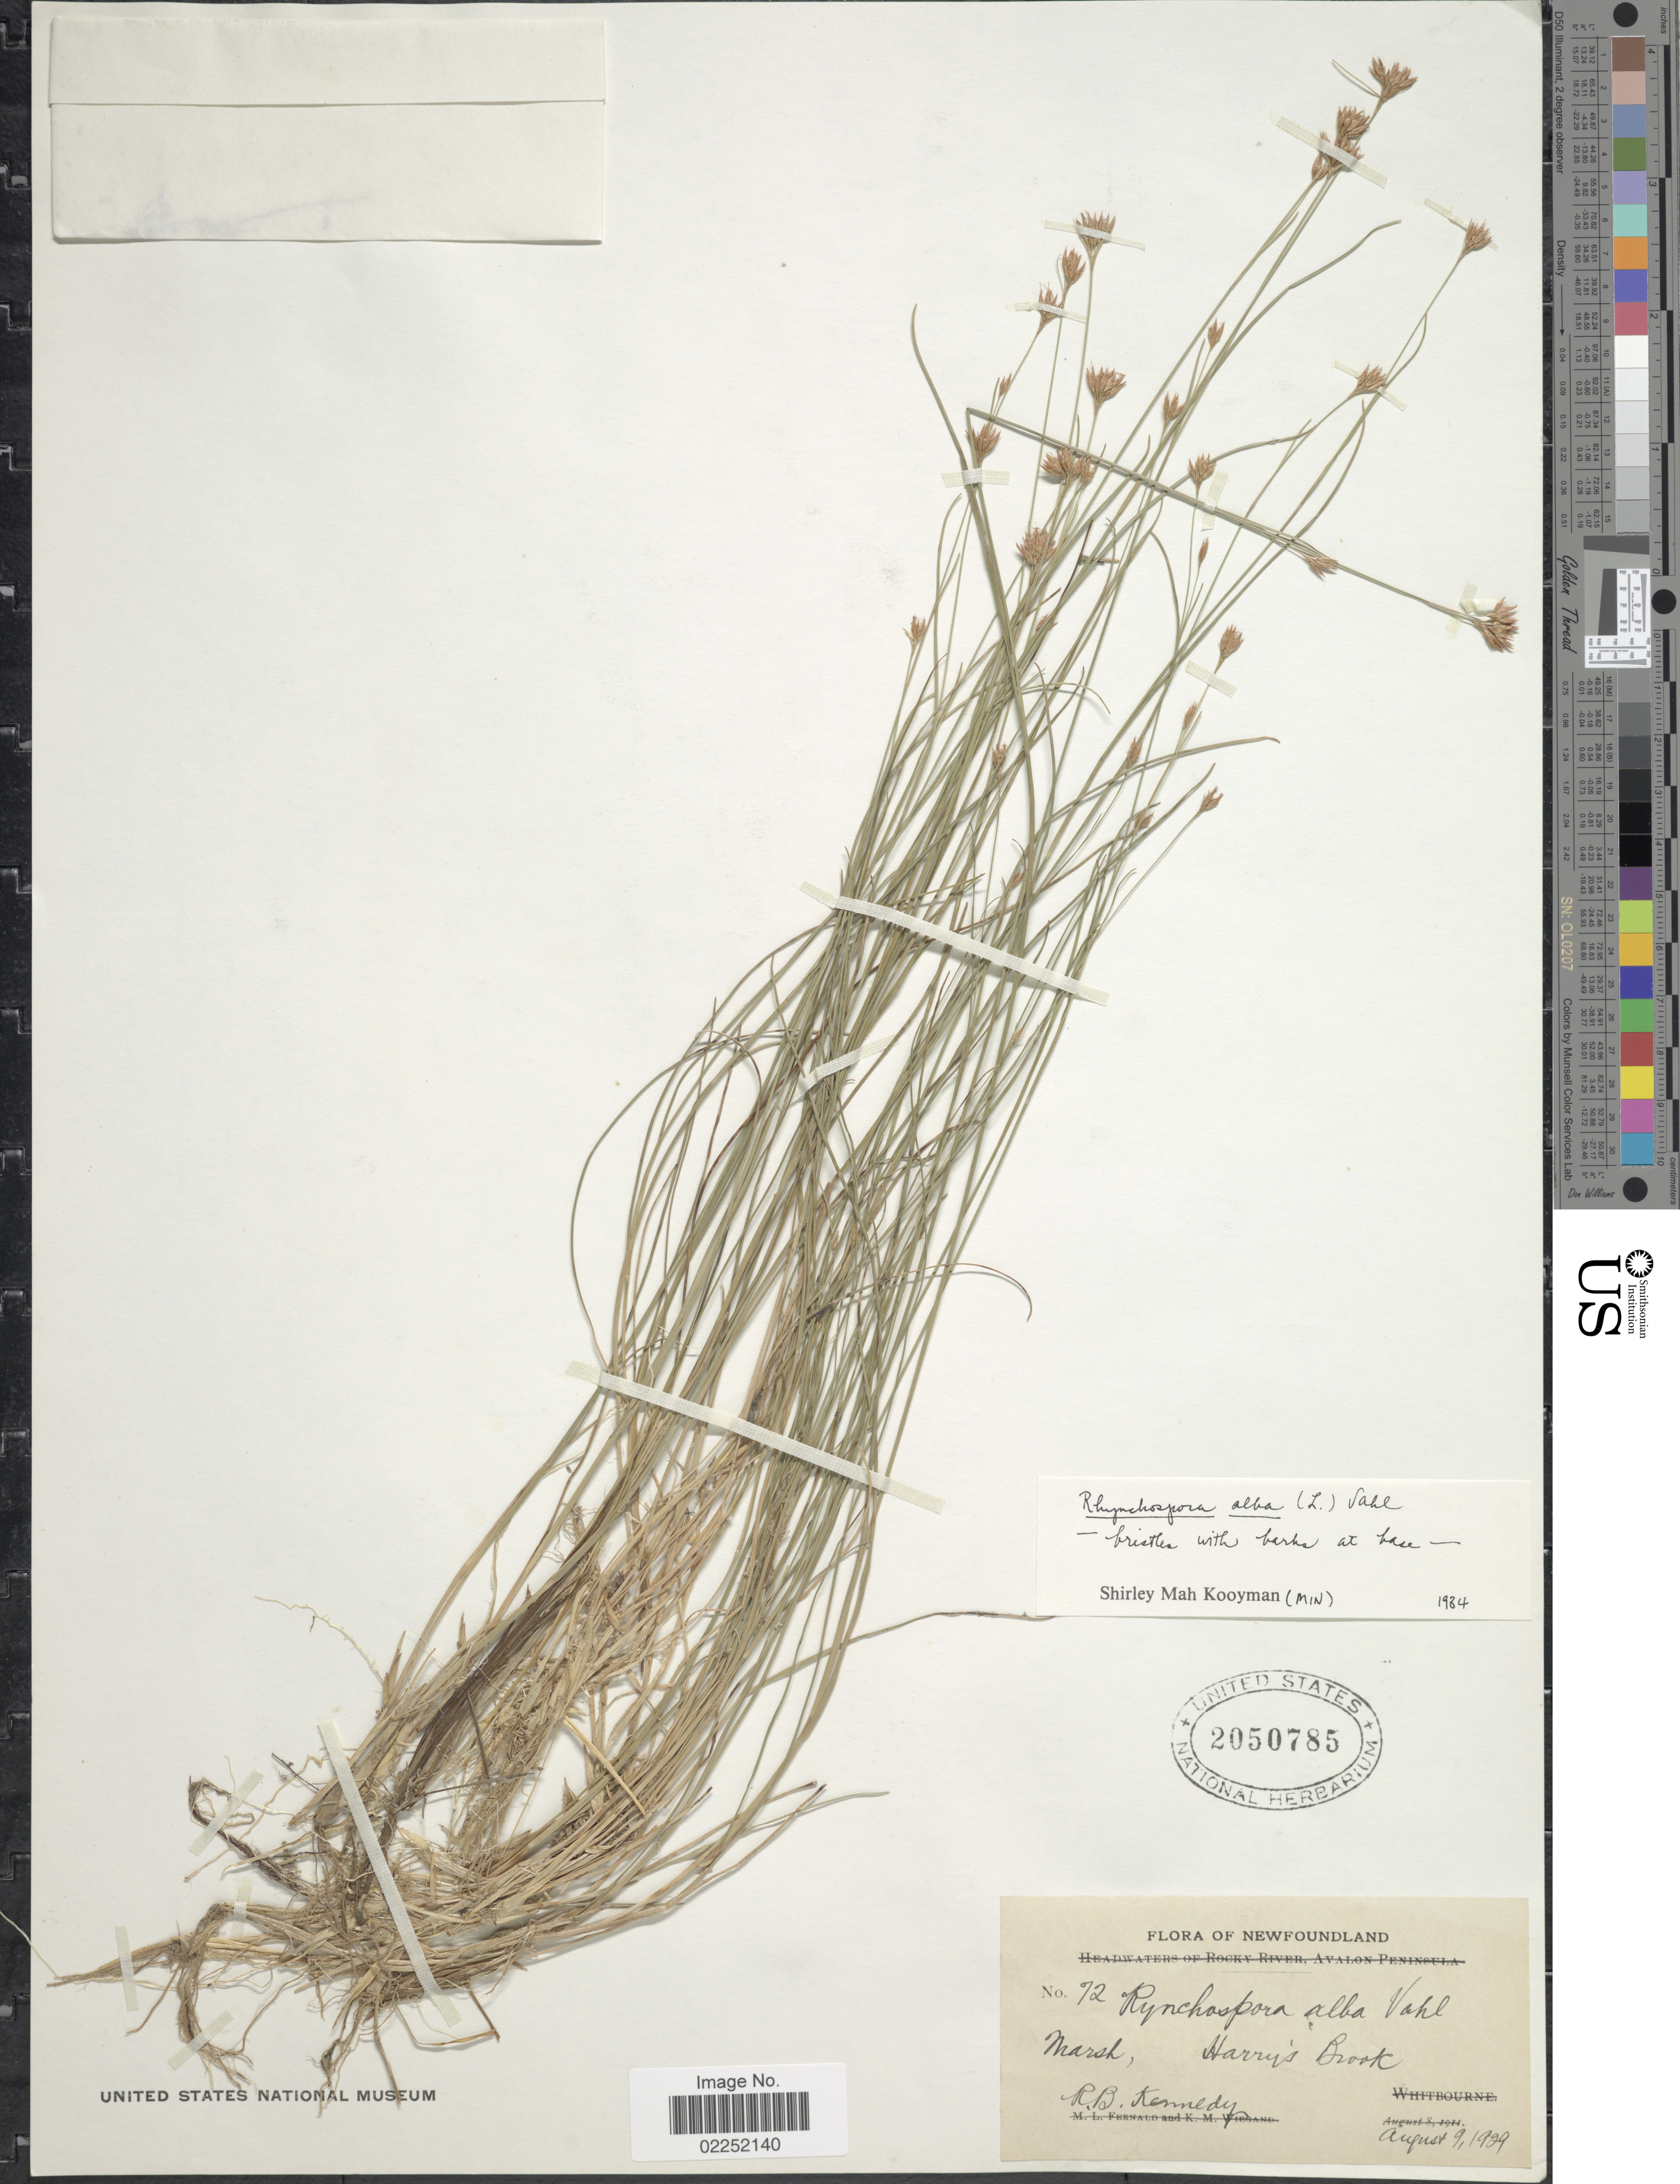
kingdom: Plantae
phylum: Tracheophyta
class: Liliopsida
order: Poales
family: Cyperaceae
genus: Rhynchospora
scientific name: Rhynchospora alba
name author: (L.) Vahl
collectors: Kennedy, R.B.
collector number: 72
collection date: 1929-08-09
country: Canada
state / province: Newfoundland and Labrador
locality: Marsh, Harry's Brook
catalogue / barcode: US 2050785